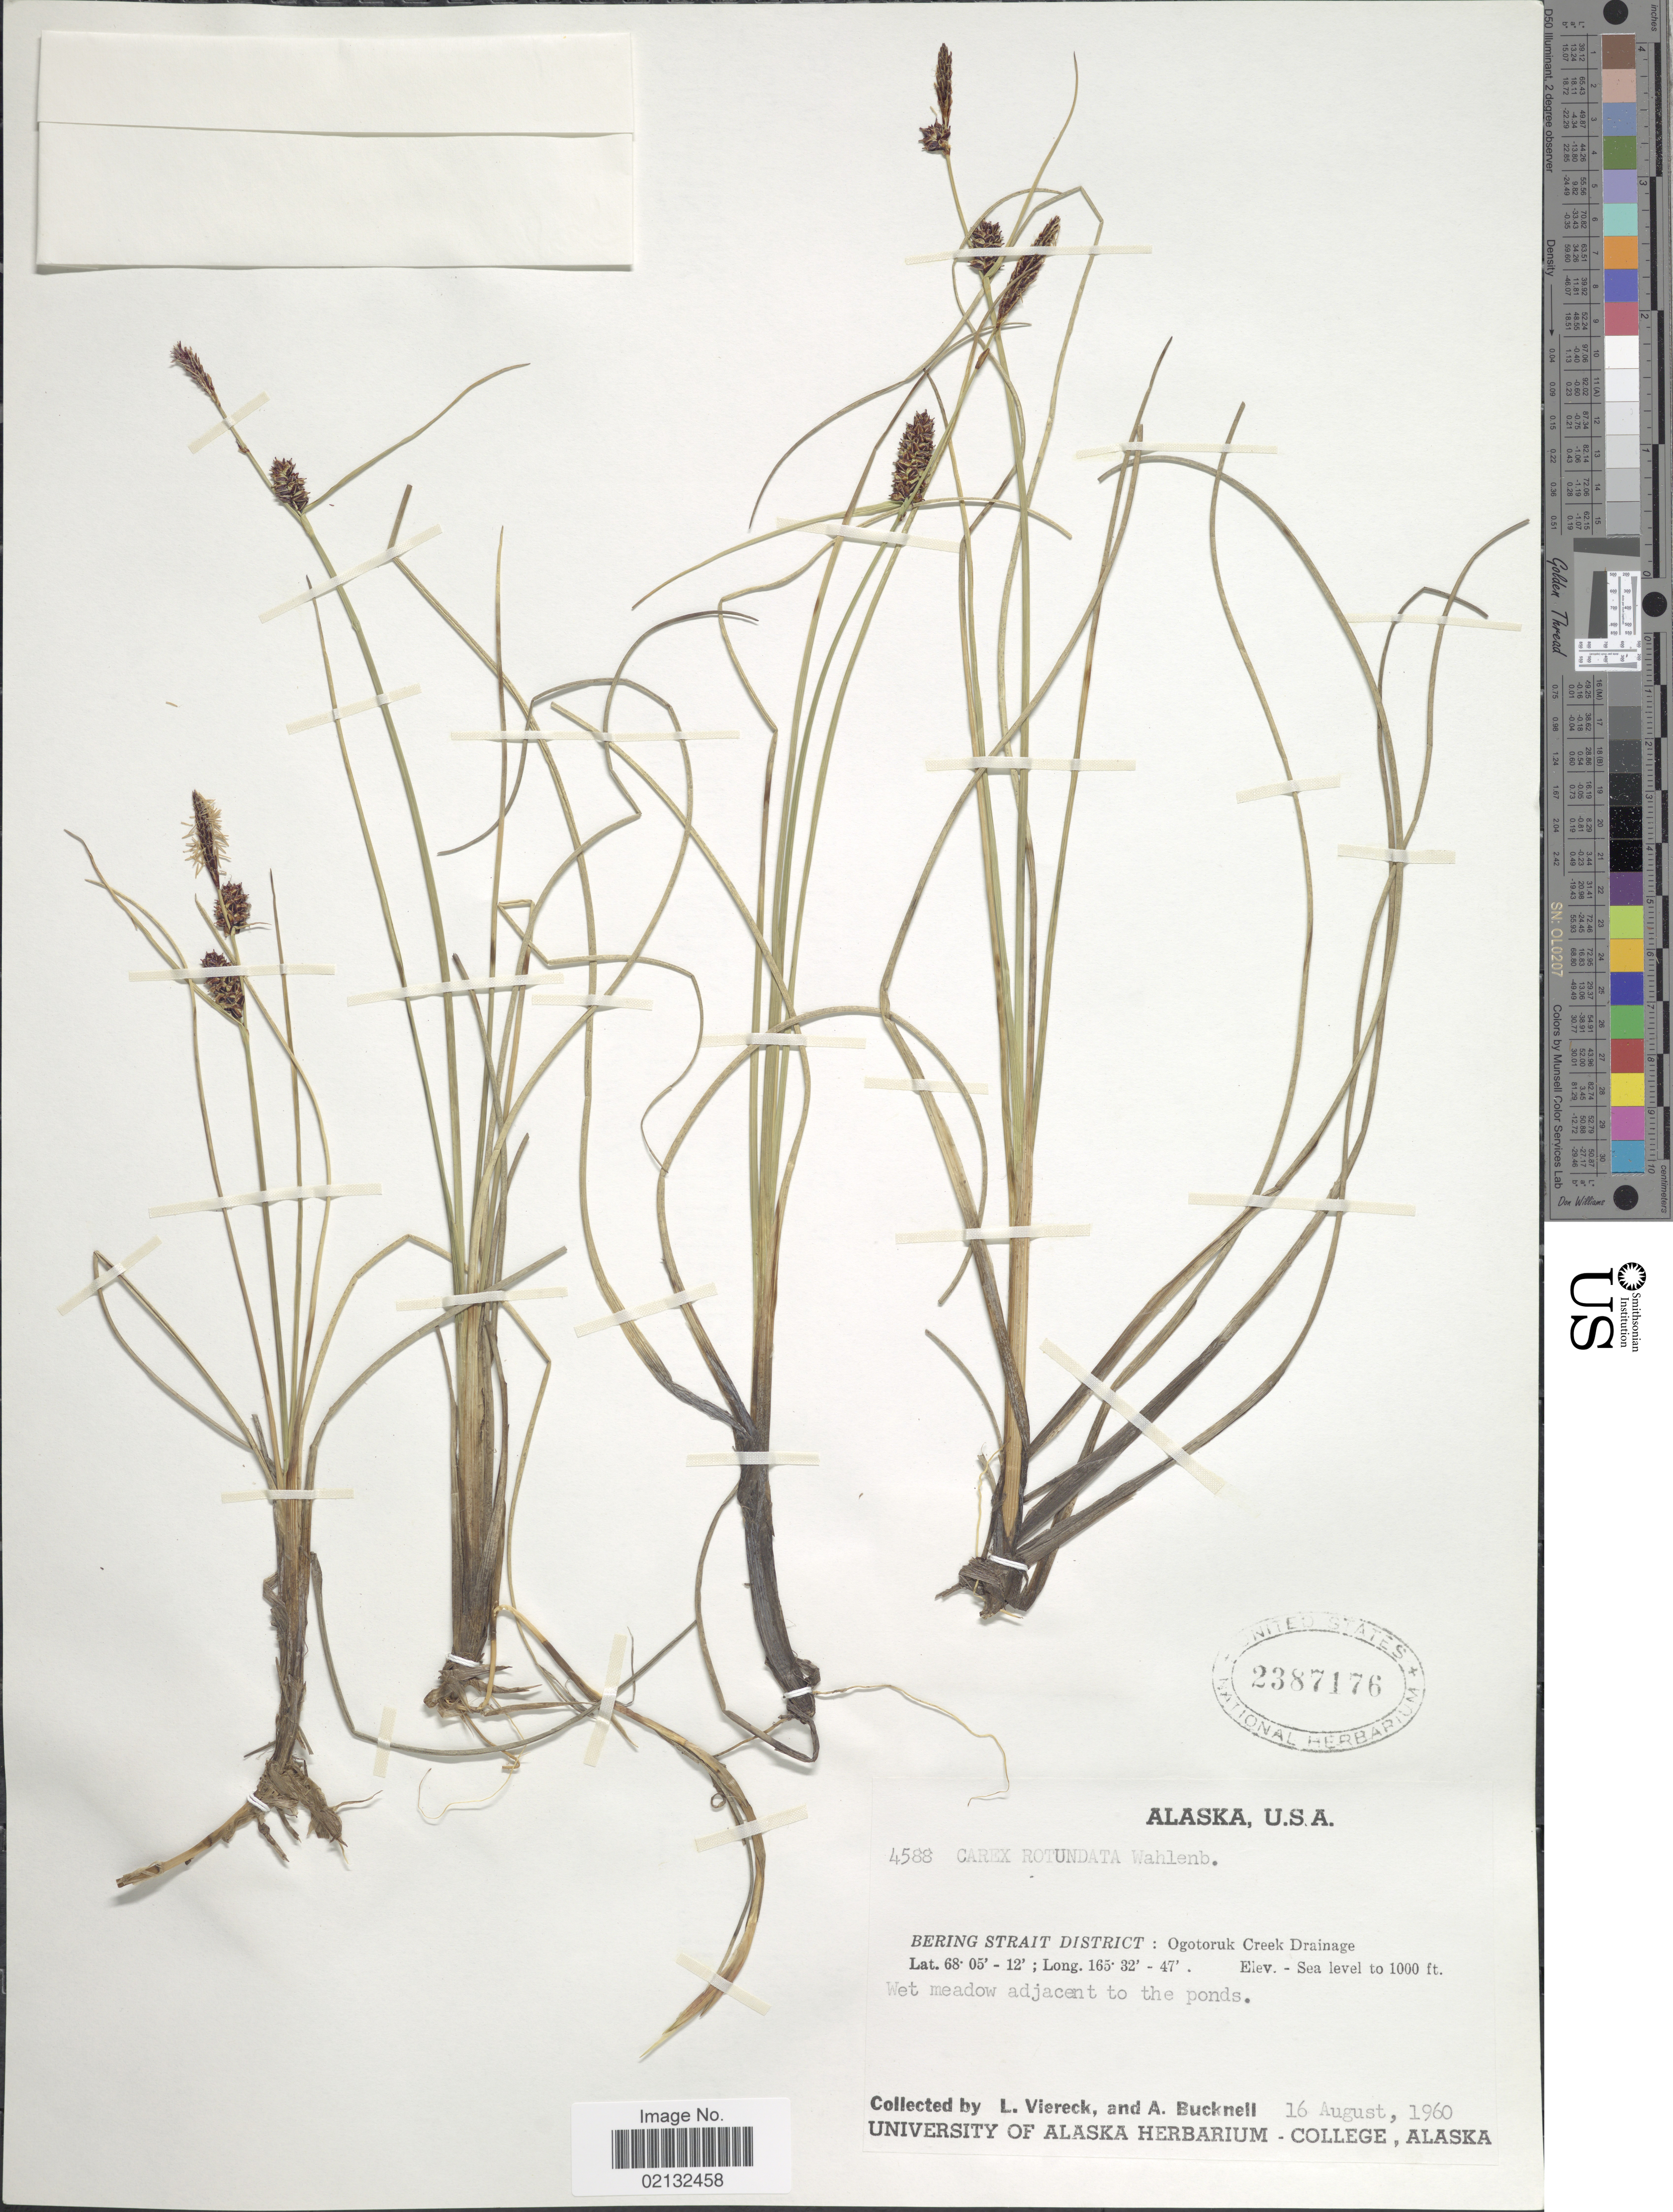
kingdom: Plantae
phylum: Tracheophyta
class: Liliopsida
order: Poales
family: Cyperaceae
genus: Carex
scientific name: Carex rotundata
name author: Wahlenb.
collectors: L. Viereck & A. Bucknell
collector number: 4588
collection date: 1960-08-16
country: United States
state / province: Alaska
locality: Bering Strait District: Ogotoruk Creek Drainage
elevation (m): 305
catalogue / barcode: US 2387176